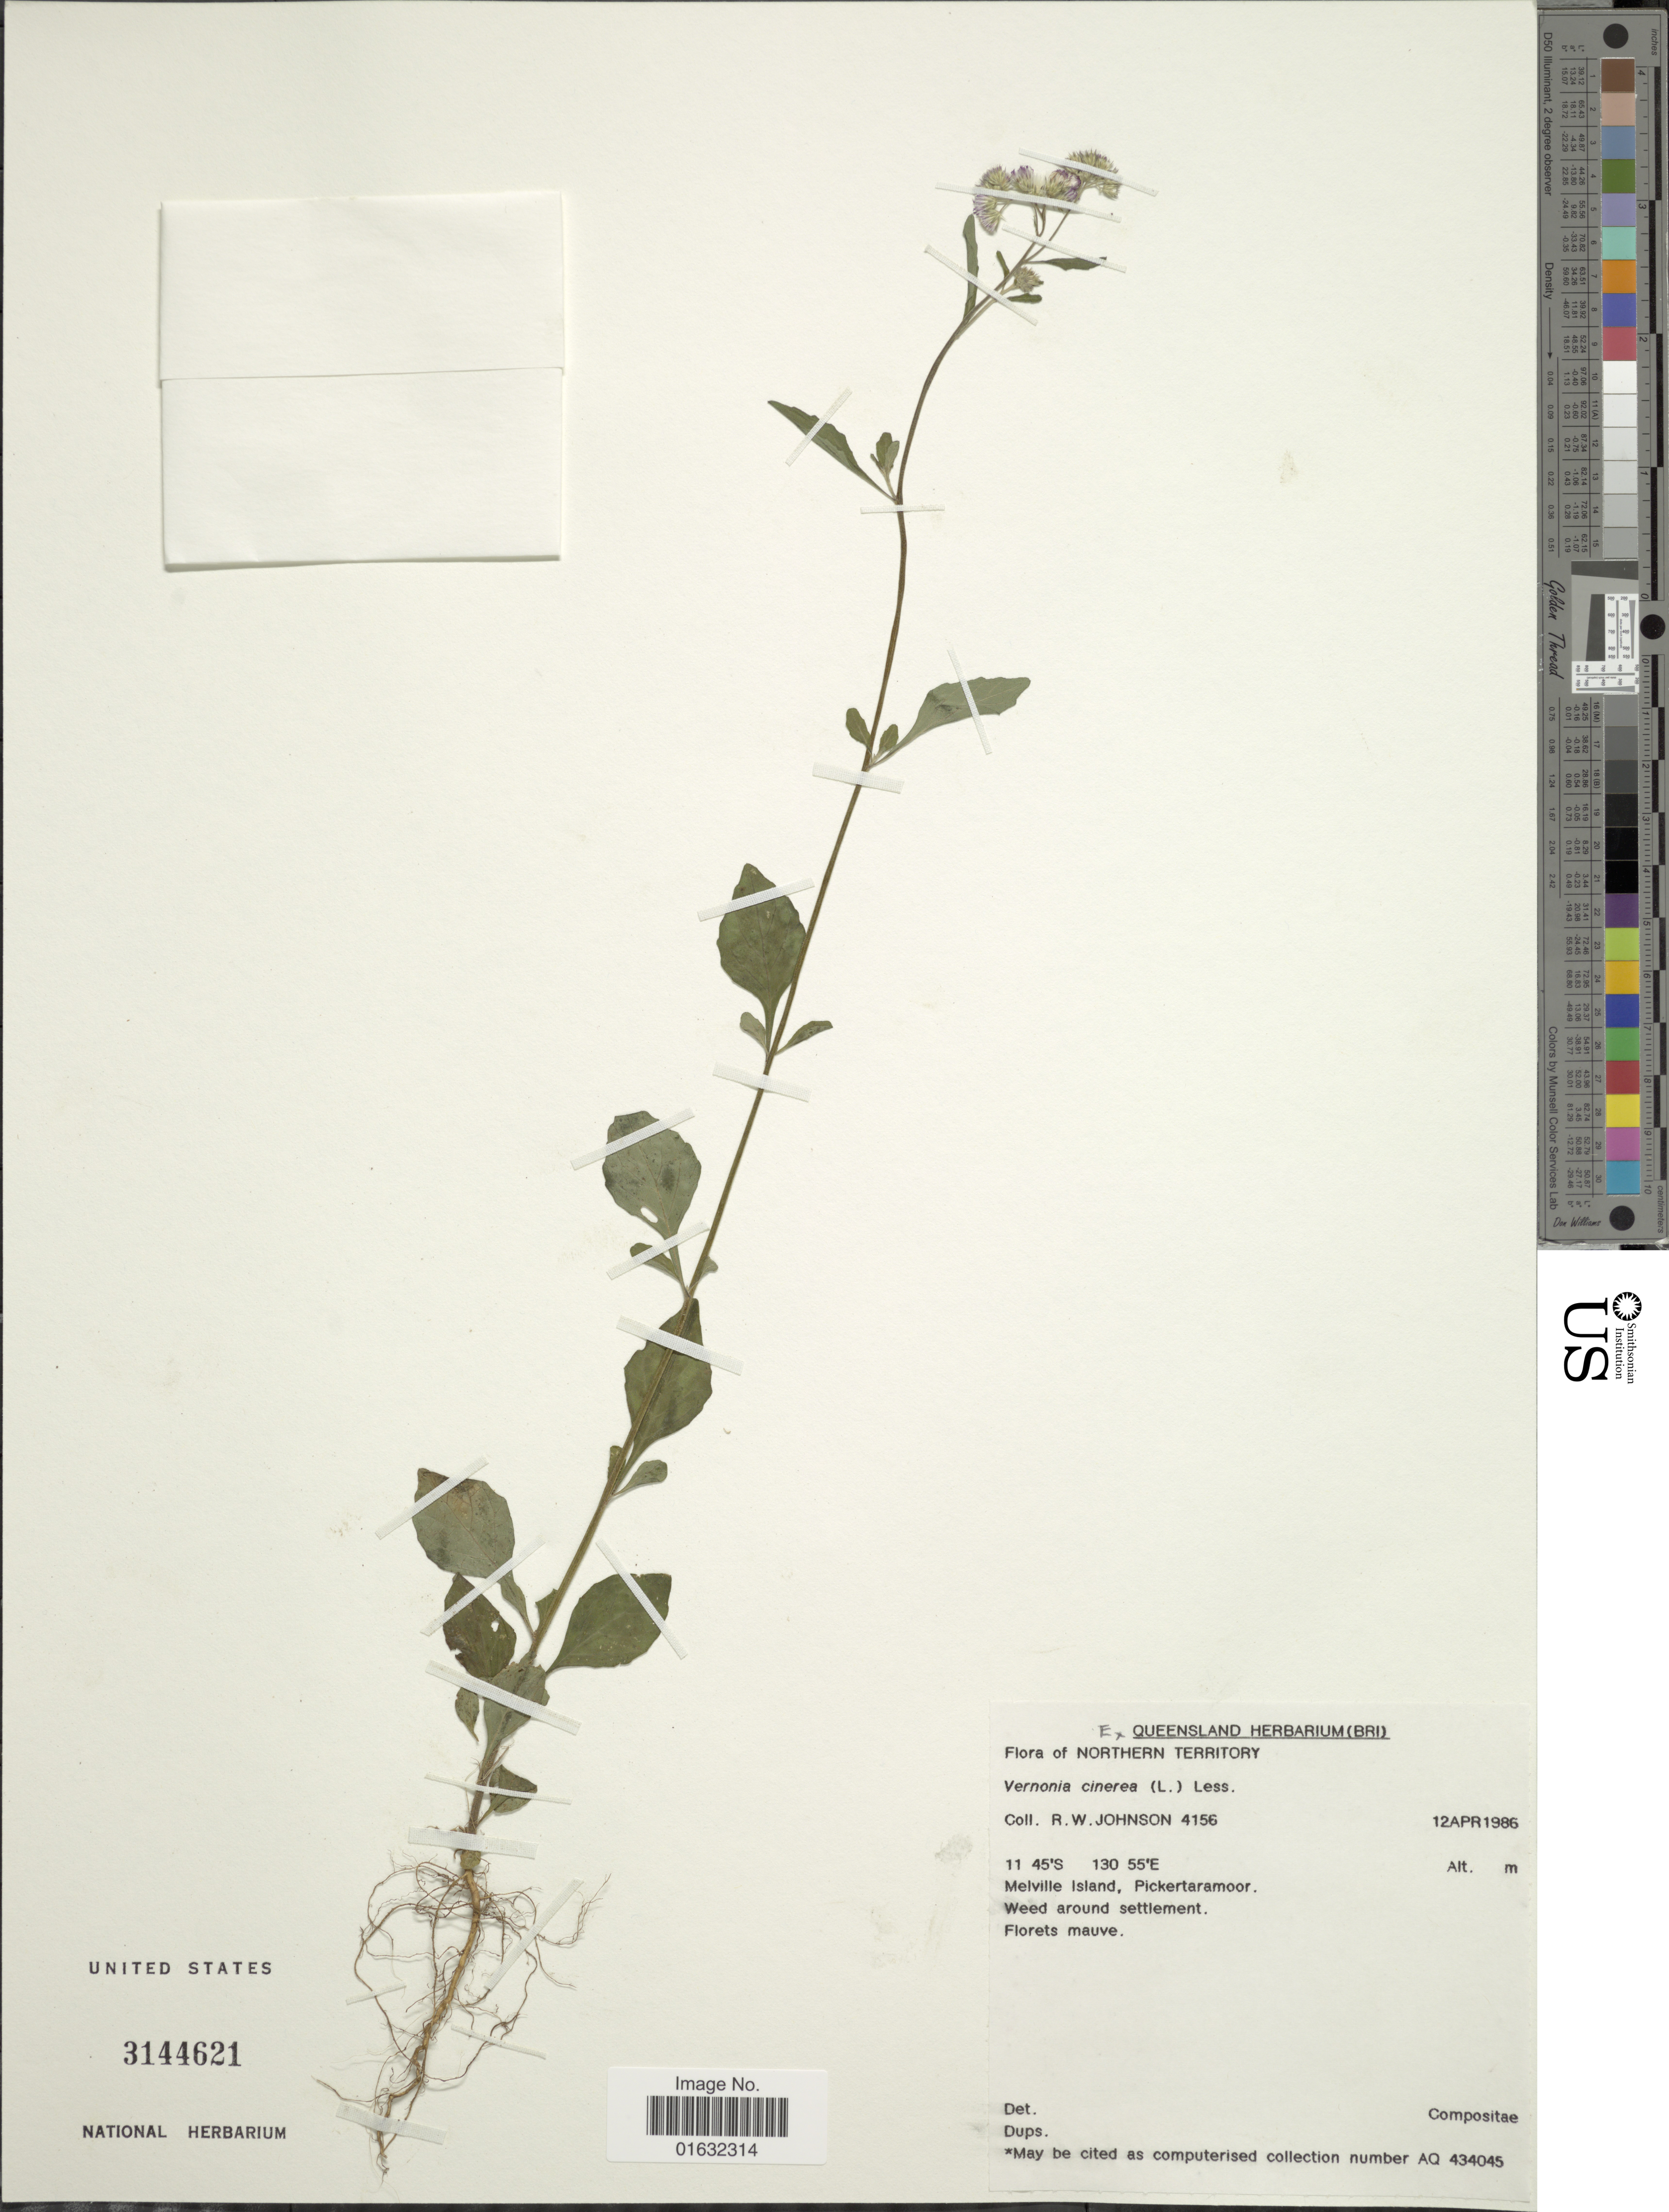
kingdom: Plantae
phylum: Tracheophyta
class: Magnoliopsida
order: Asterales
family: Asteraceae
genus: Cyanthillium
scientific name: Cyanthillium cinereum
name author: (L.) H. Rob.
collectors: R. W. Johnson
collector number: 4156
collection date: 1986-04-12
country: Australia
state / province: Northern Territory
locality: Melville Island, Pickertaramoor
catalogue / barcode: US 3144621